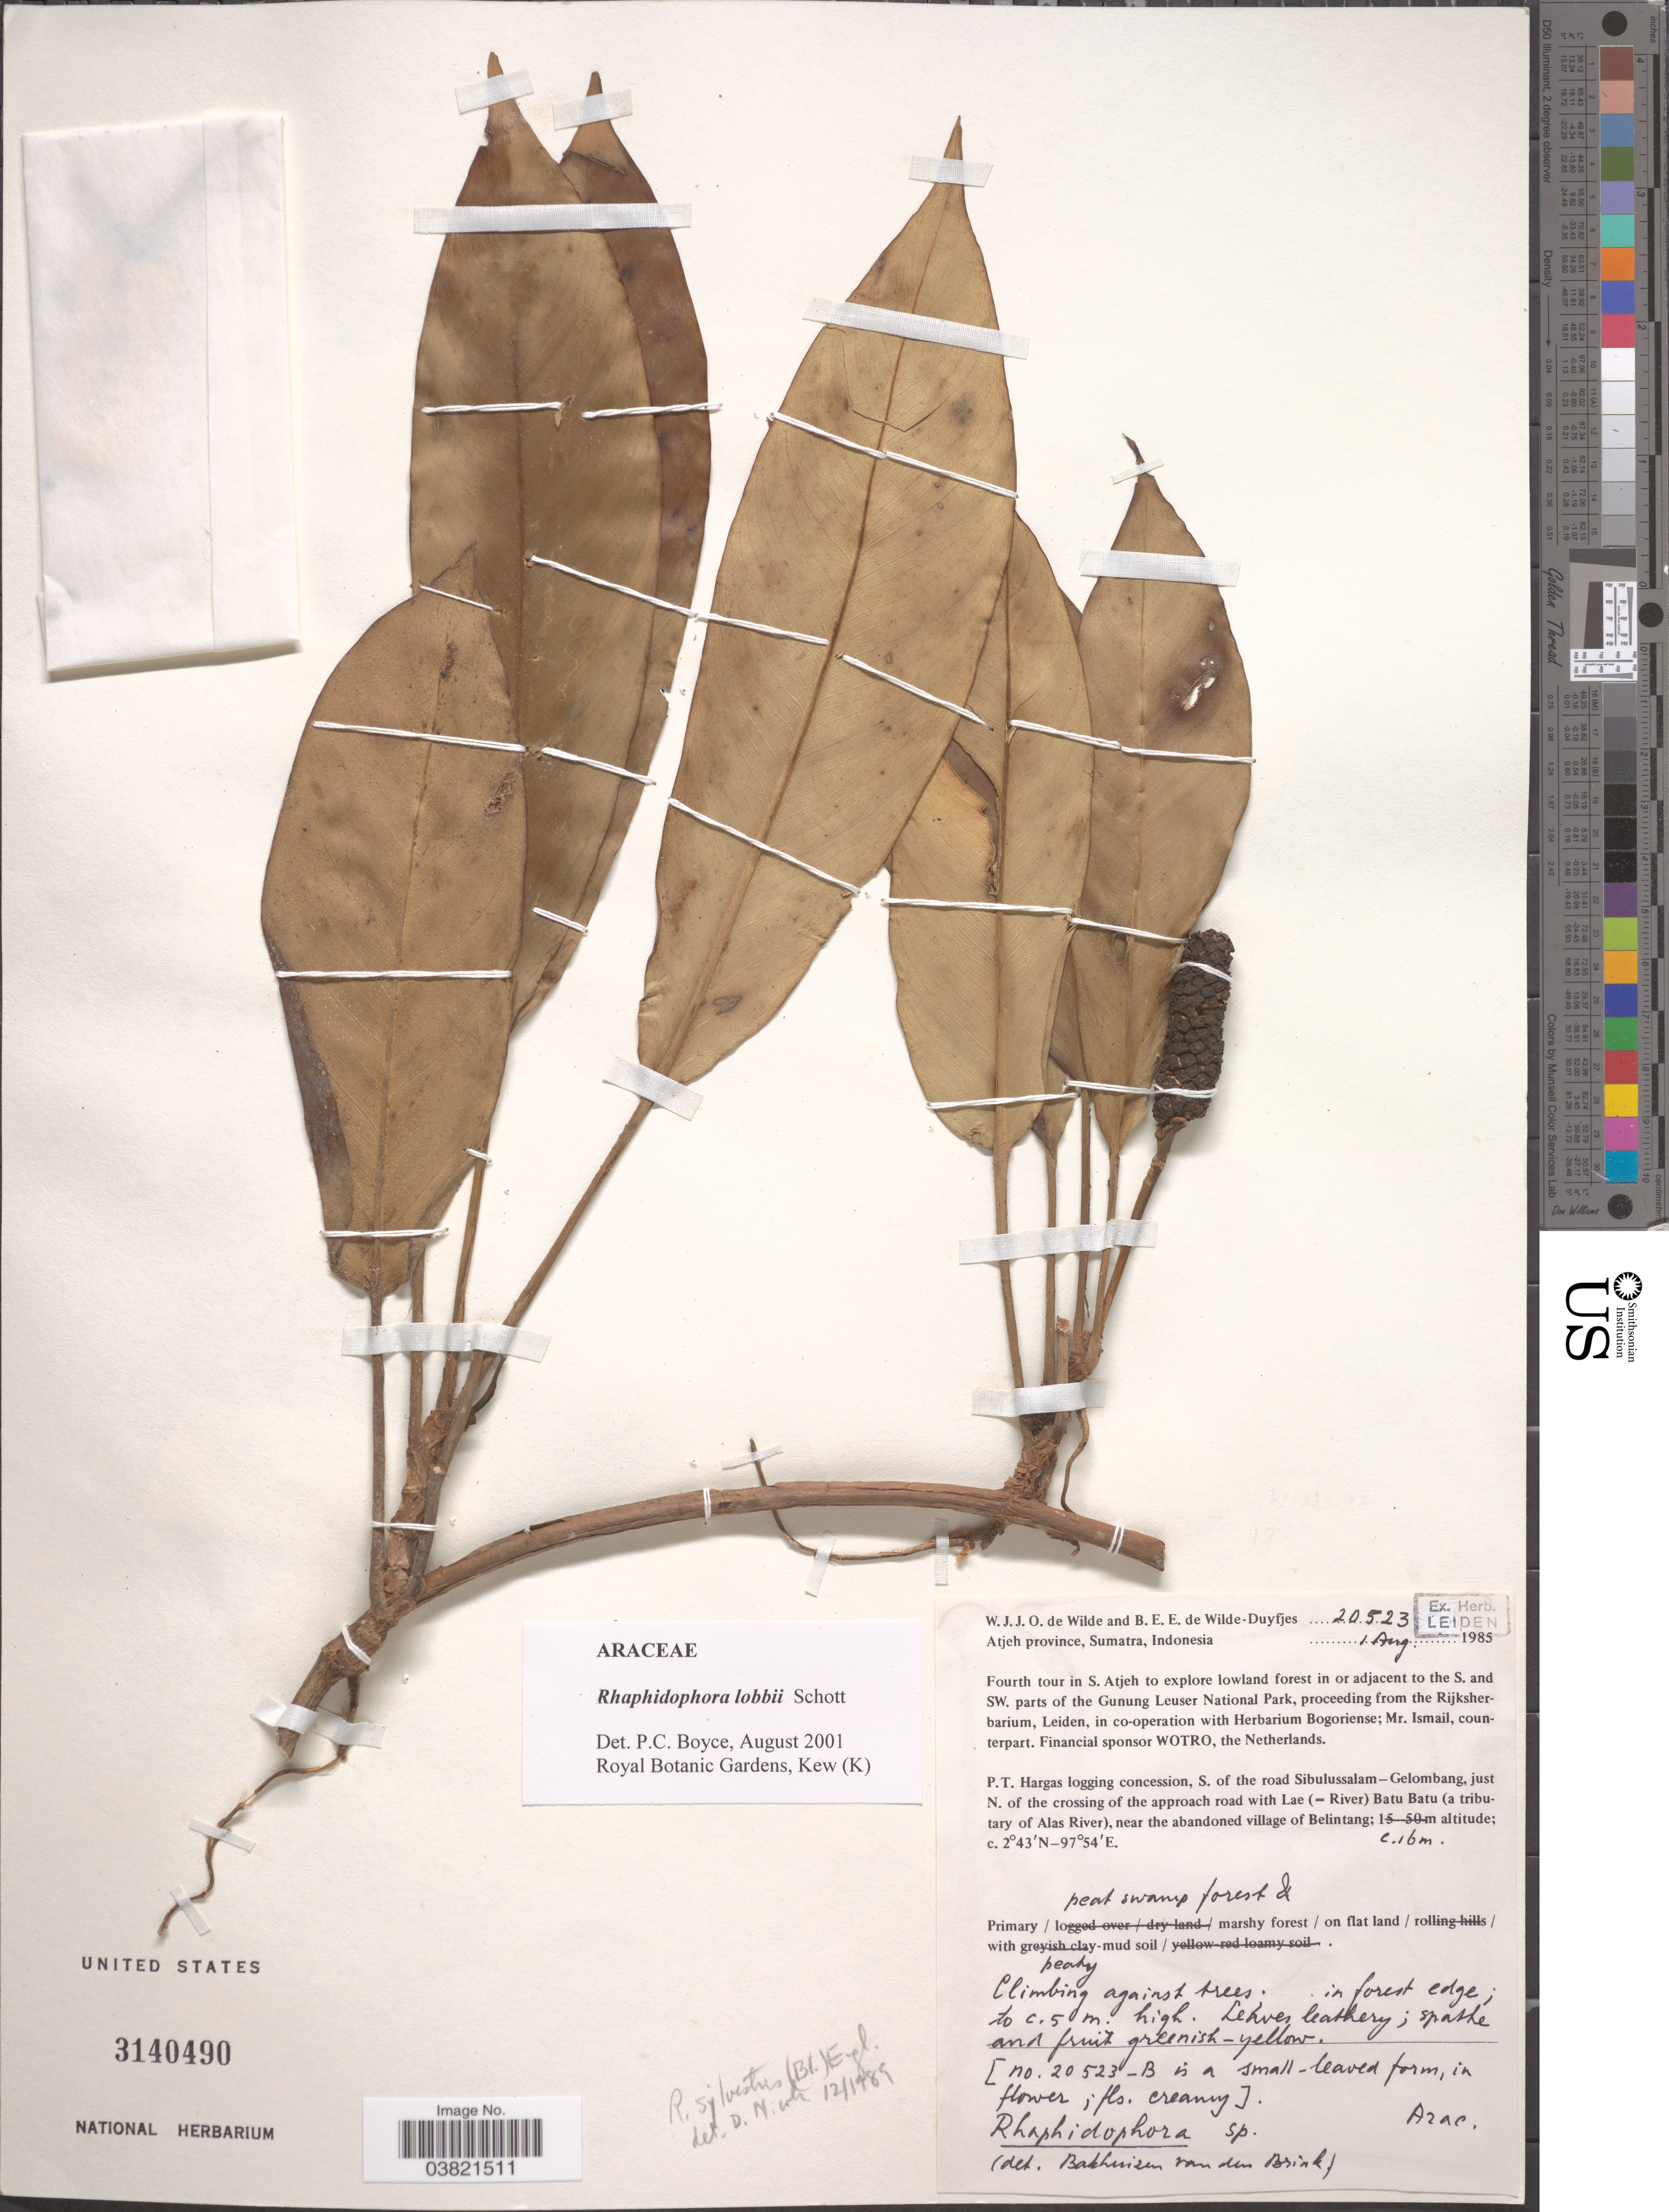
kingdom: Plantae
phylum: Tracheophyta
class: Liliopsida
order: Alismatales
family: Araceae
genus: Rhaphidophora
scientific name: Rhaphidophora lobbii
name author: Schott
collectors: W. J. de Wilde & B. E. de Wilde-Duyfjes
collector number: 20523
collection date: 1985-08-01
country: Indonesia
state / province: Sumatra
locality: Atjeh province. S. Atjeh. In or adjacent to the S. and SW. parts of the Gunung Leuser National Park. P.T. Hargas logging concession, S. of the road Sibulussalam-Gelombang, just N. of the crossing of the approach road with Lae (= River) Batu Batu (a tributary of Alas River), near the abondoned village of Belintang.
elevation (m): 16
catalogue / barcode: US 3140490